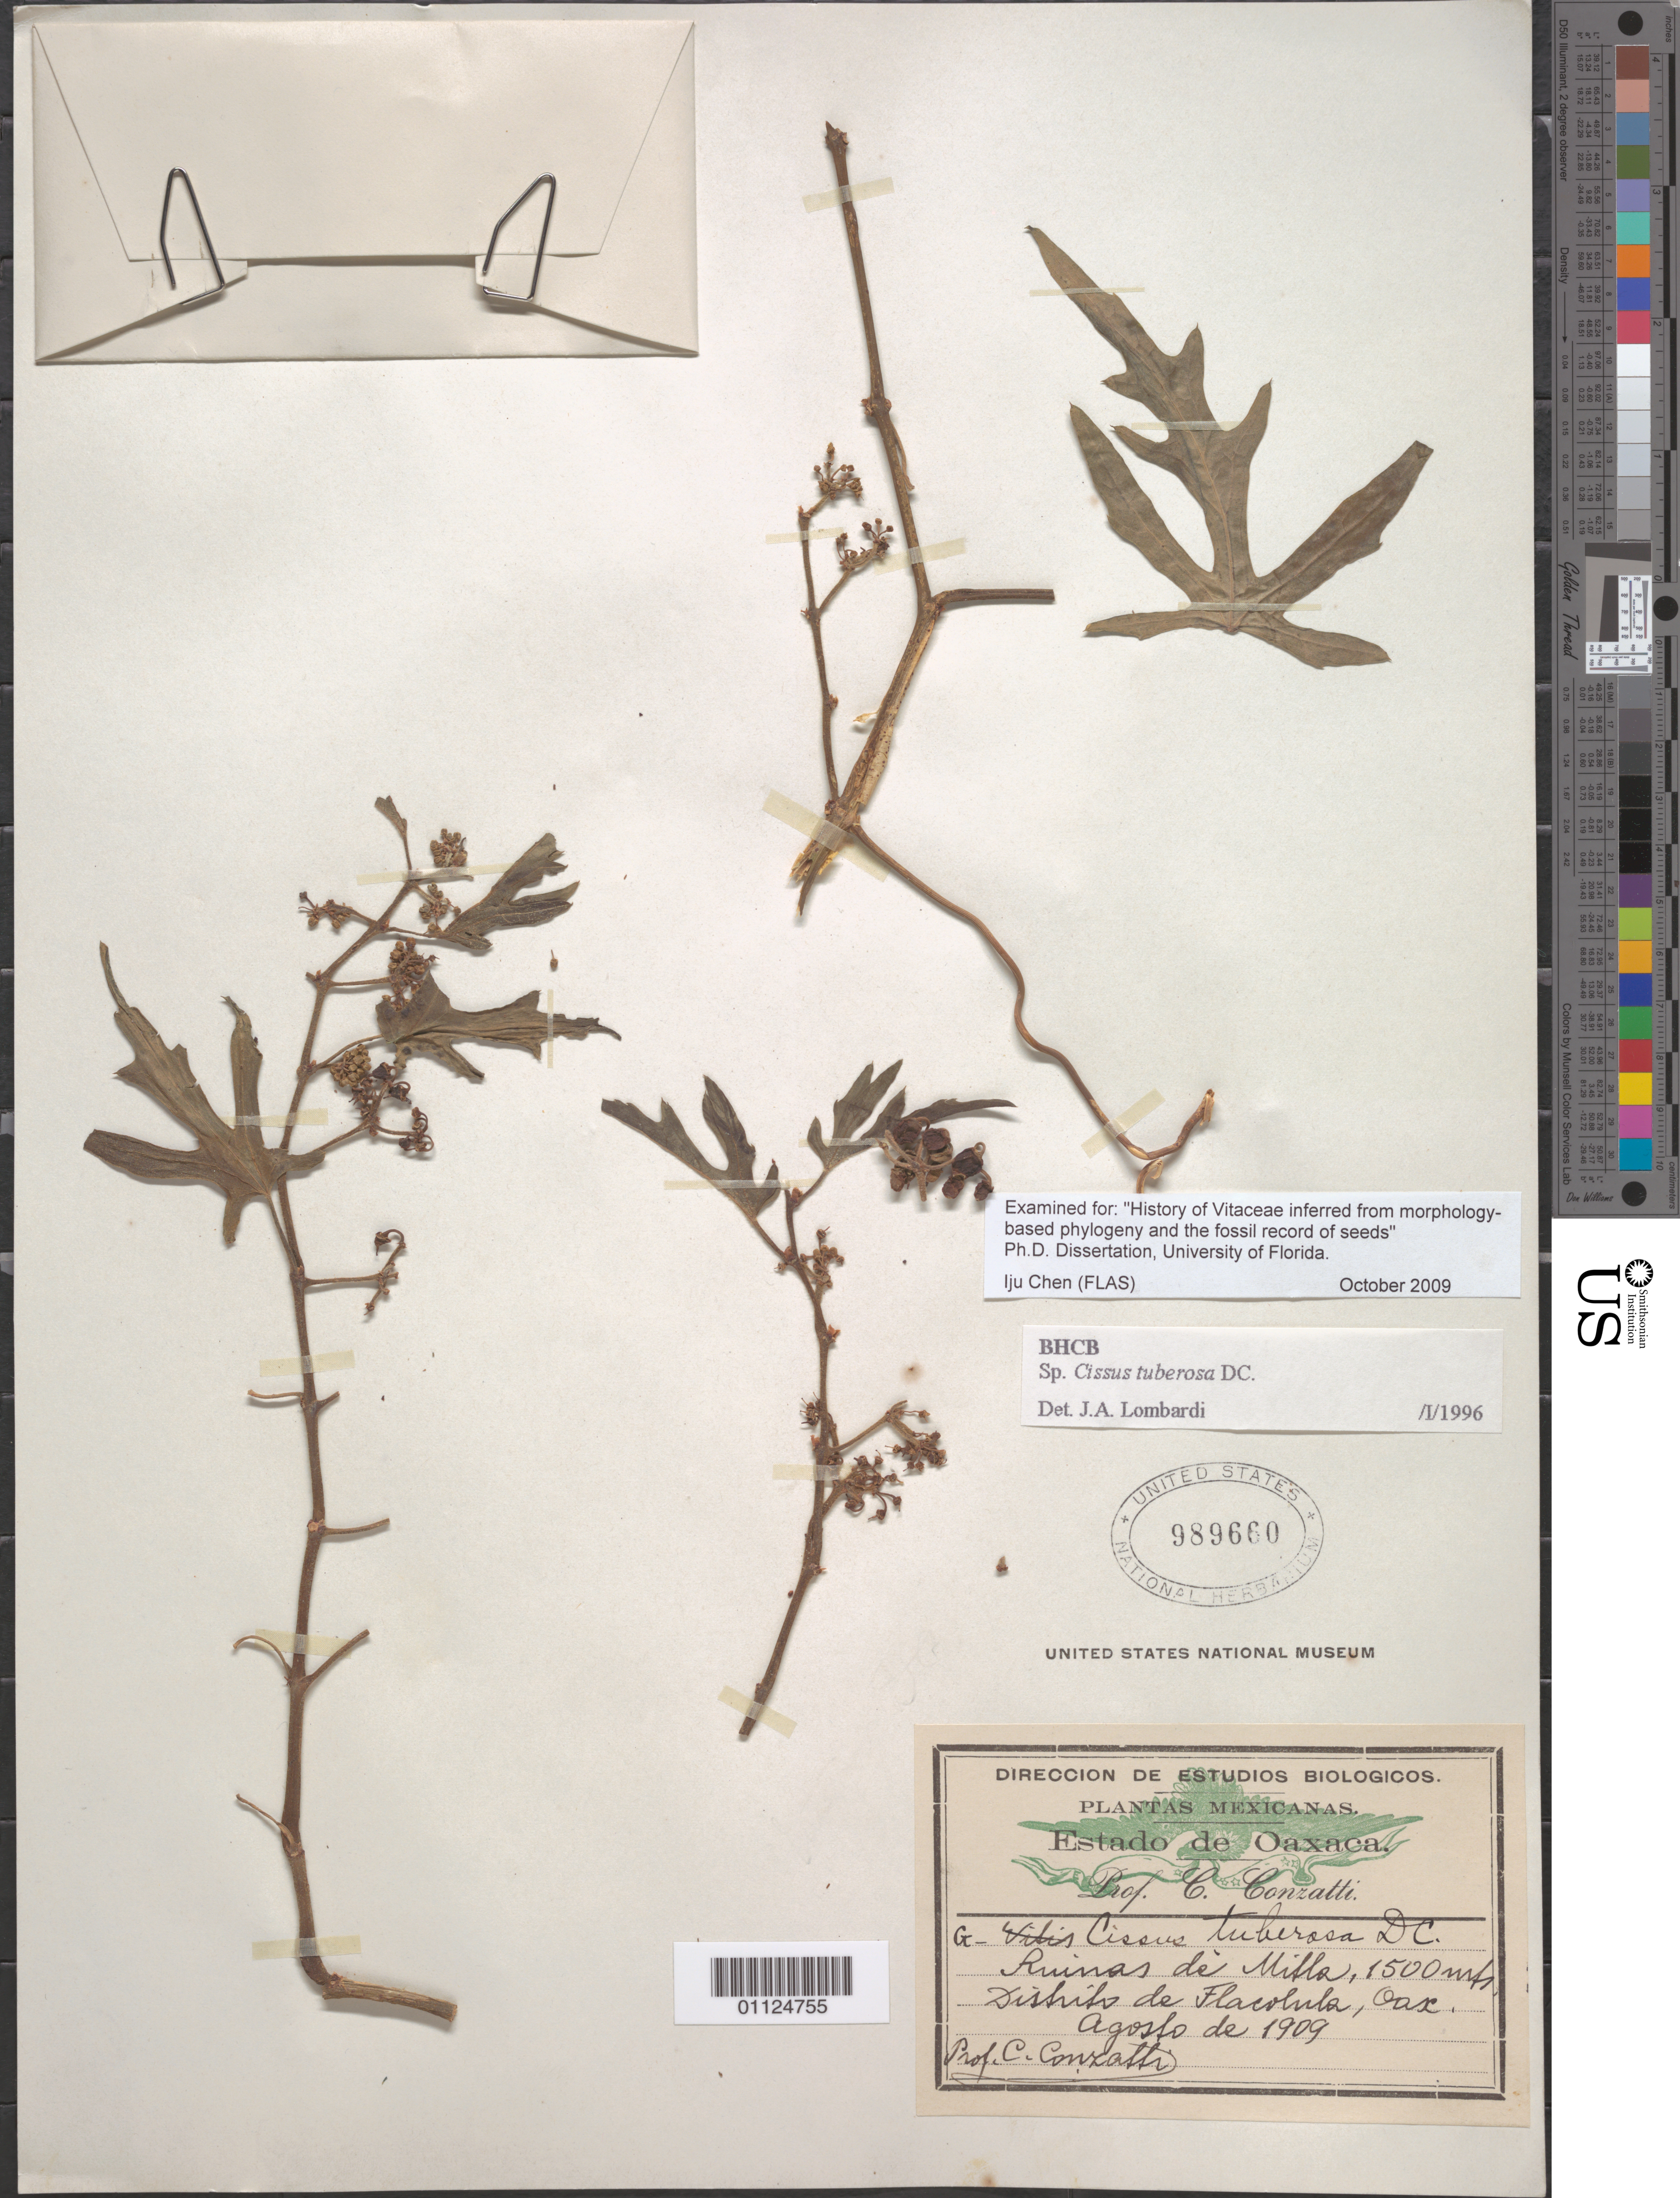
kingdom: Plantae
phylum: Tracheophyta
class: Magnoliopsida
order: Vitales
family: Vitaceae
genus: Cissus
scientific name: Cissus tuberosa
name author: Moc. & Sessé ex DC.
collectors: C. Conzatti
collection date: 1909-08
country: Mexico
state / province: Oaxaca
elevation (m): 1500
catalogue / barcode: US 989660